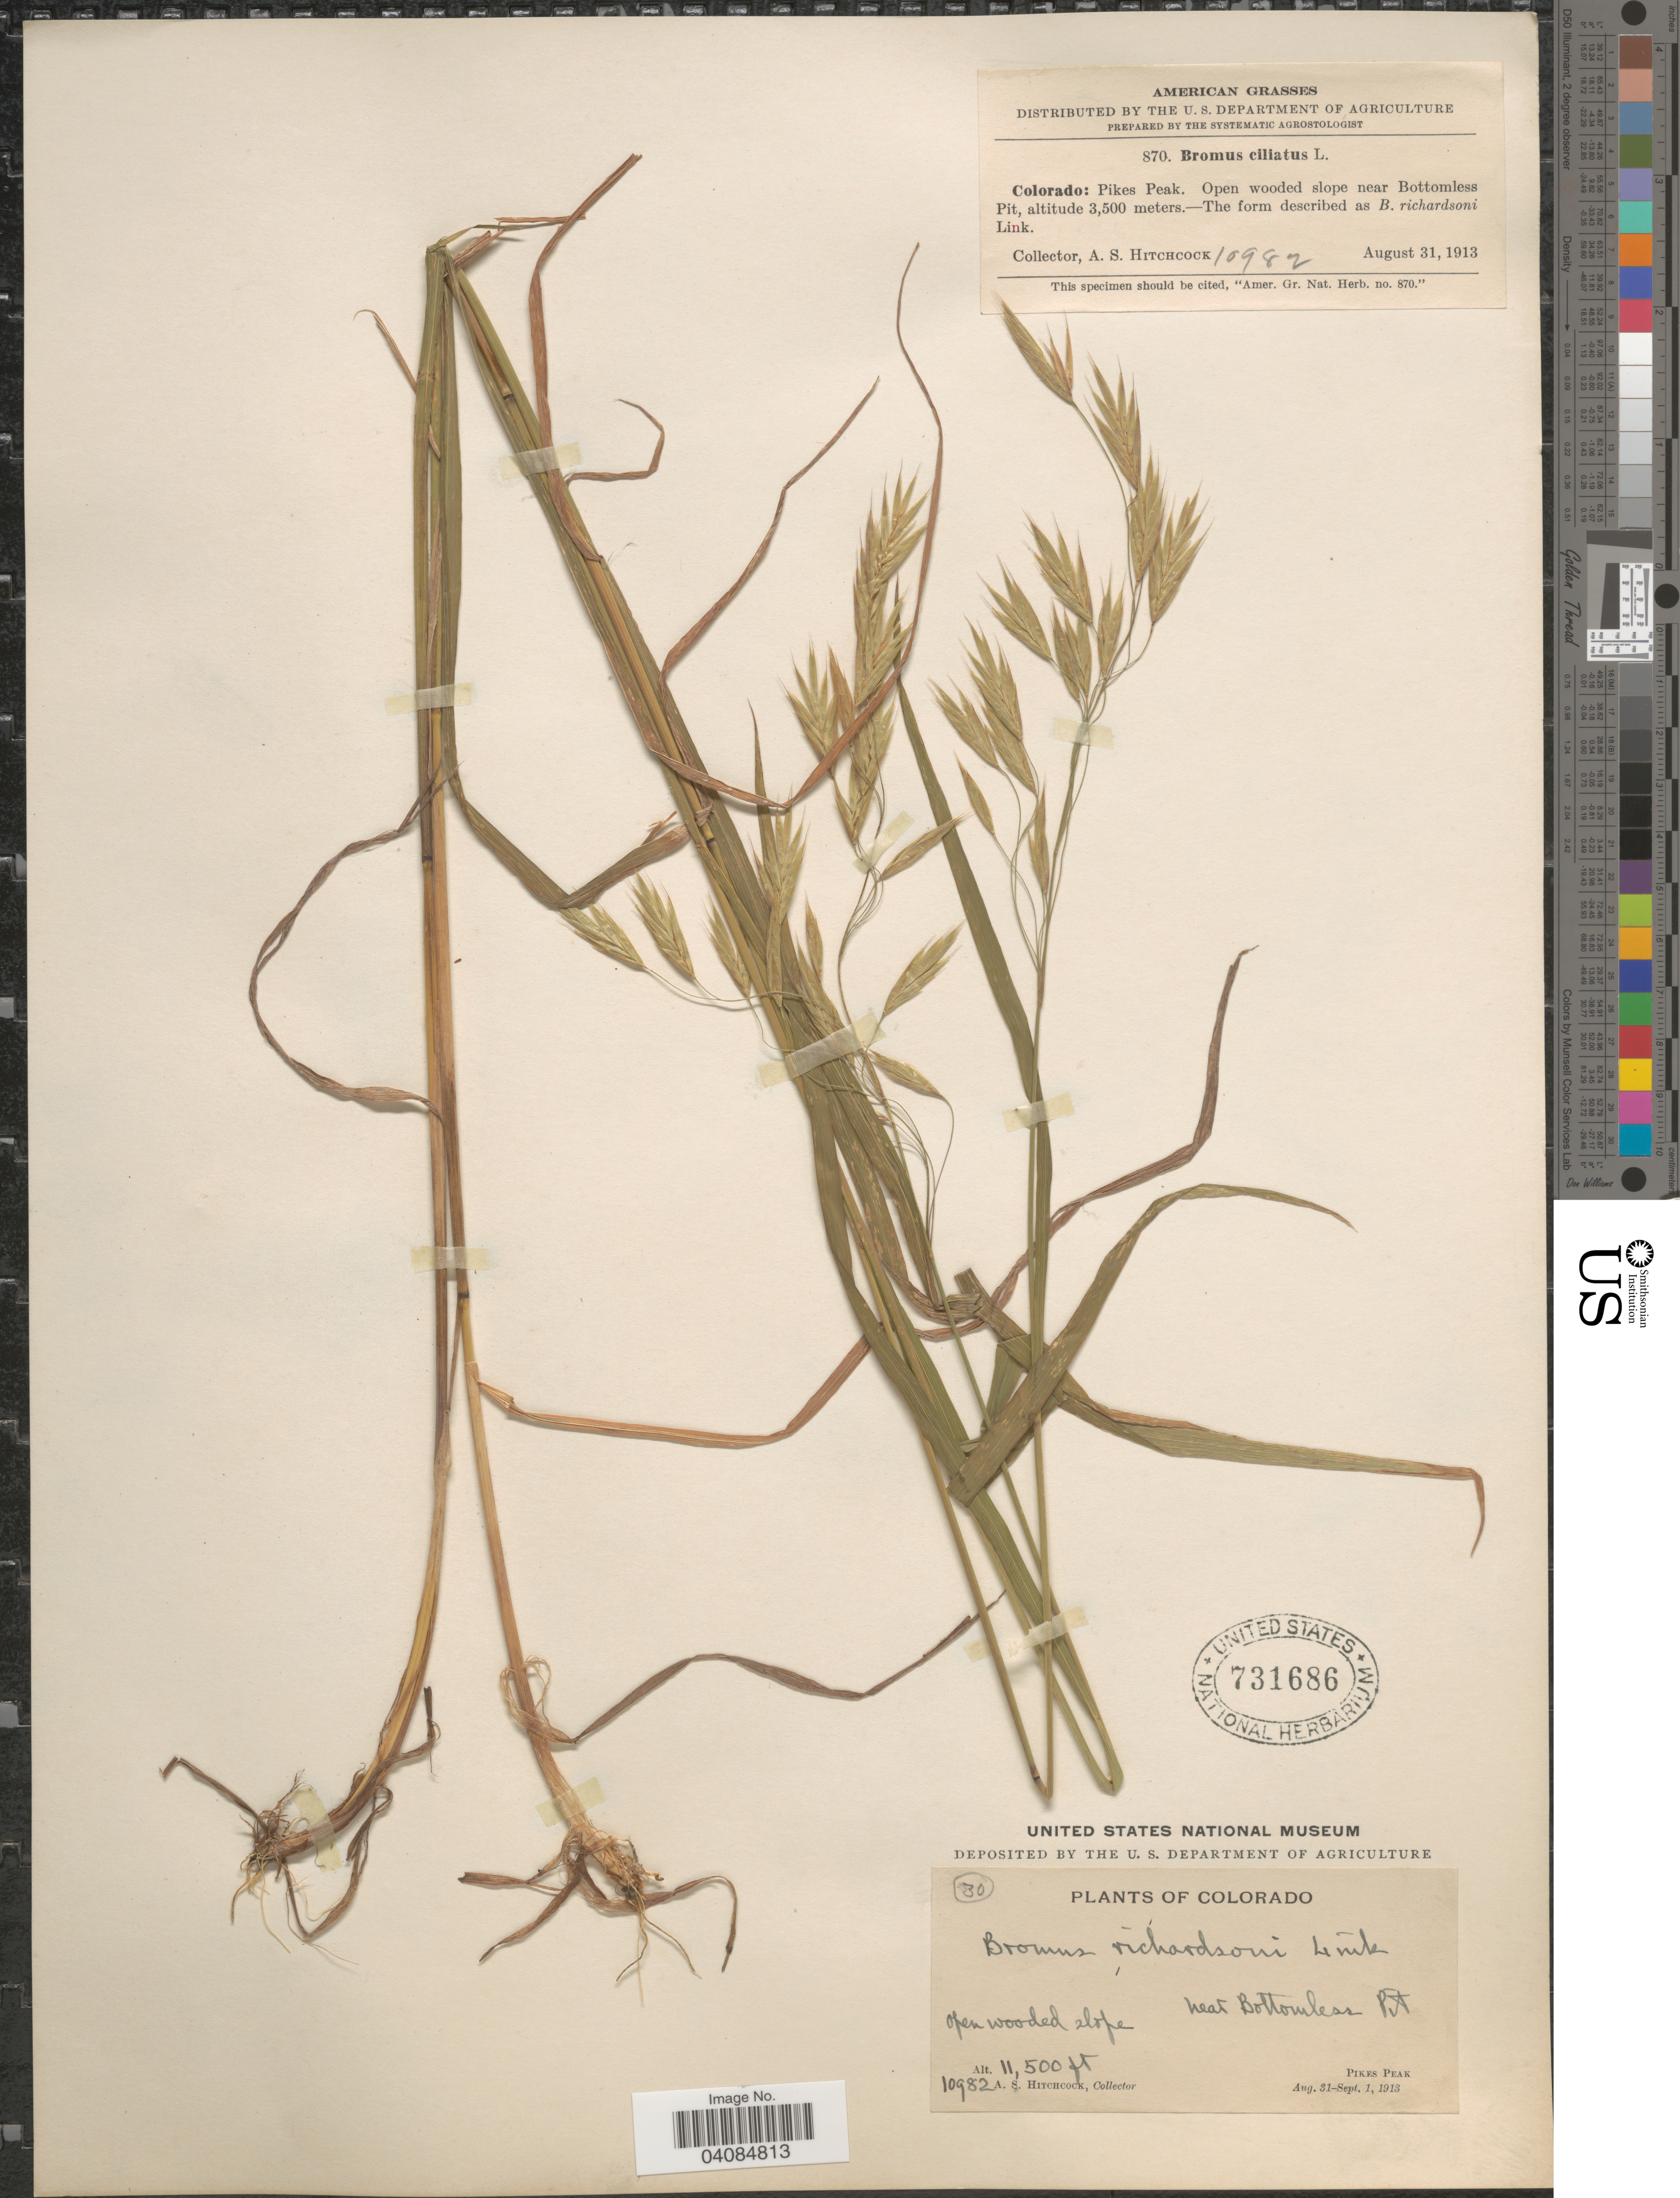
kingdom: Plantae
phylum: Tracheophyta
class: Liliopsida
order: Poales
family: Poaceae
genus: Bromus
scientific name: Bromus richardsonii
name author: Link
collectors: A. S. Hitchcock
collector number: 10982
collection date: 1913-08-31/1913-09-01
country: United States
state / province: Colorado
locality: Near Bottomless Pit. Open wooded slope. Pikes Peak.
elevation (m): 3505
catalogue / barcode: US 731686